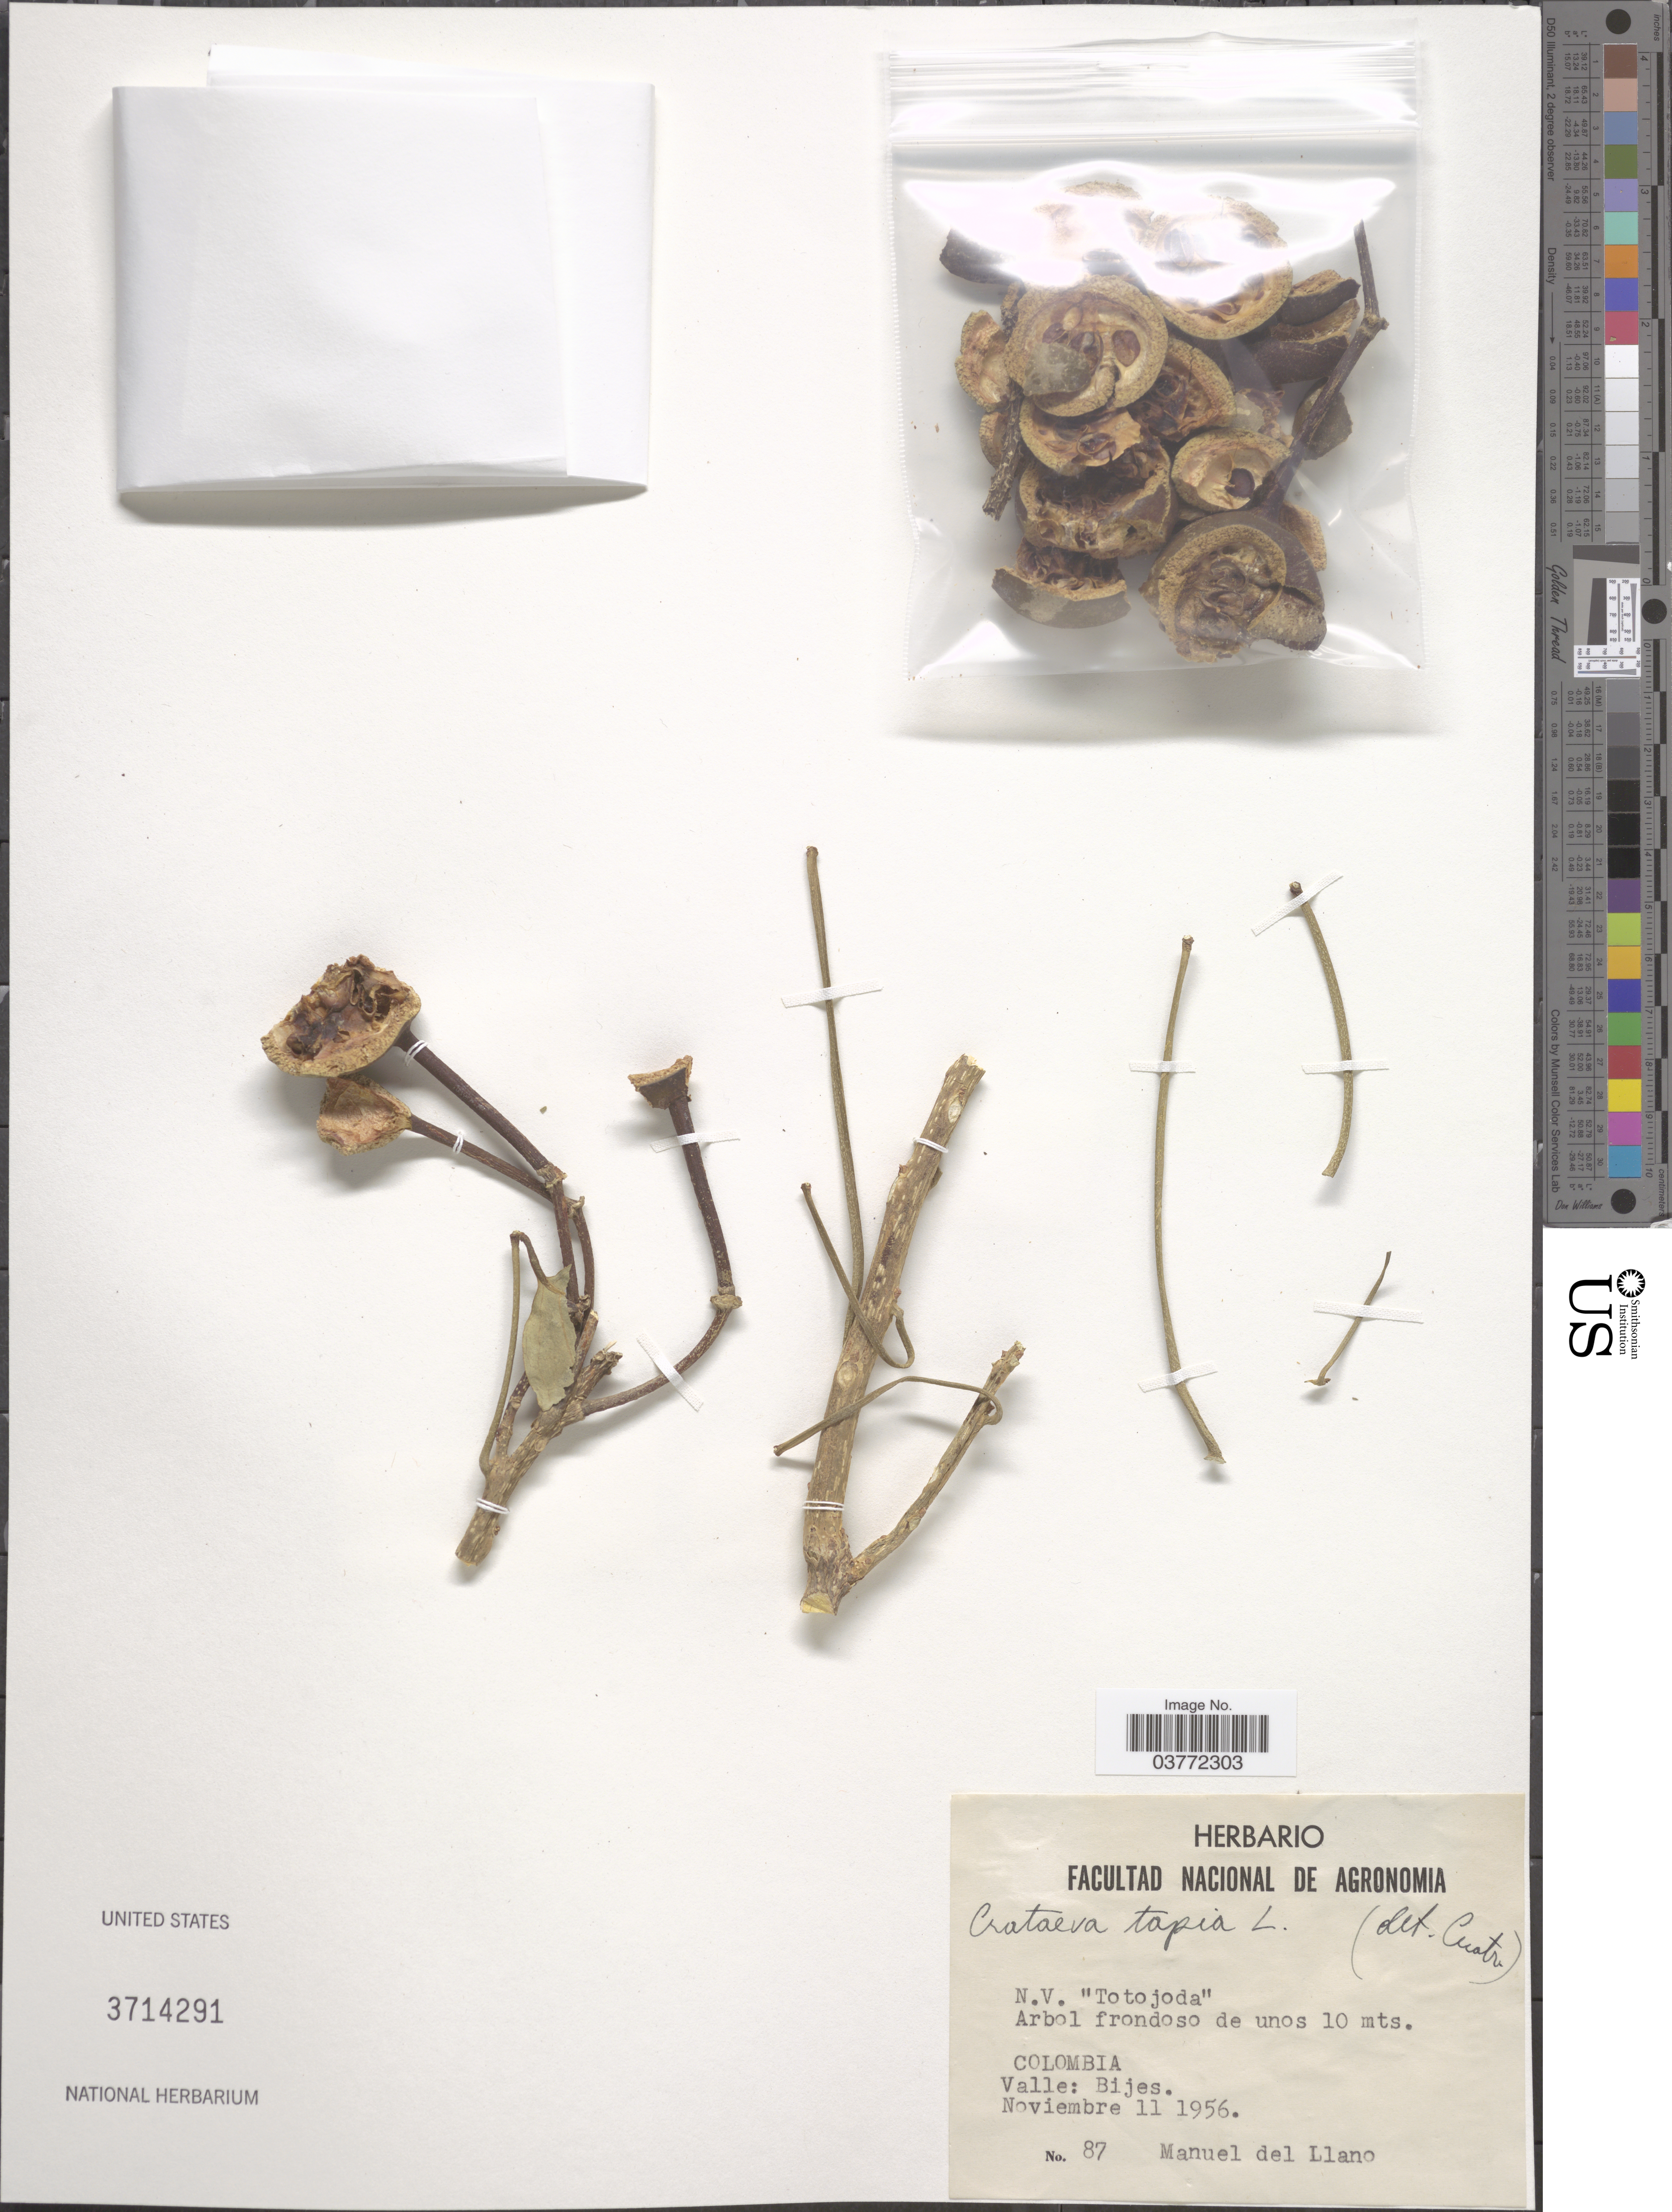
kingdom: Plantae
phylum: Tracheophyta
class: Magnoliopsida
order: Brassicales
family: Capparaceae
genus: Crateva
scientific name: Crateva tapia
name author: L.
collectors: M. d. Llano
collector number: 87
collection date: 1956-11-11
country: Colombia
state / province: Valle del Cauca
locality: Valle: Bijes.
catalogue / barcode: US 3714291